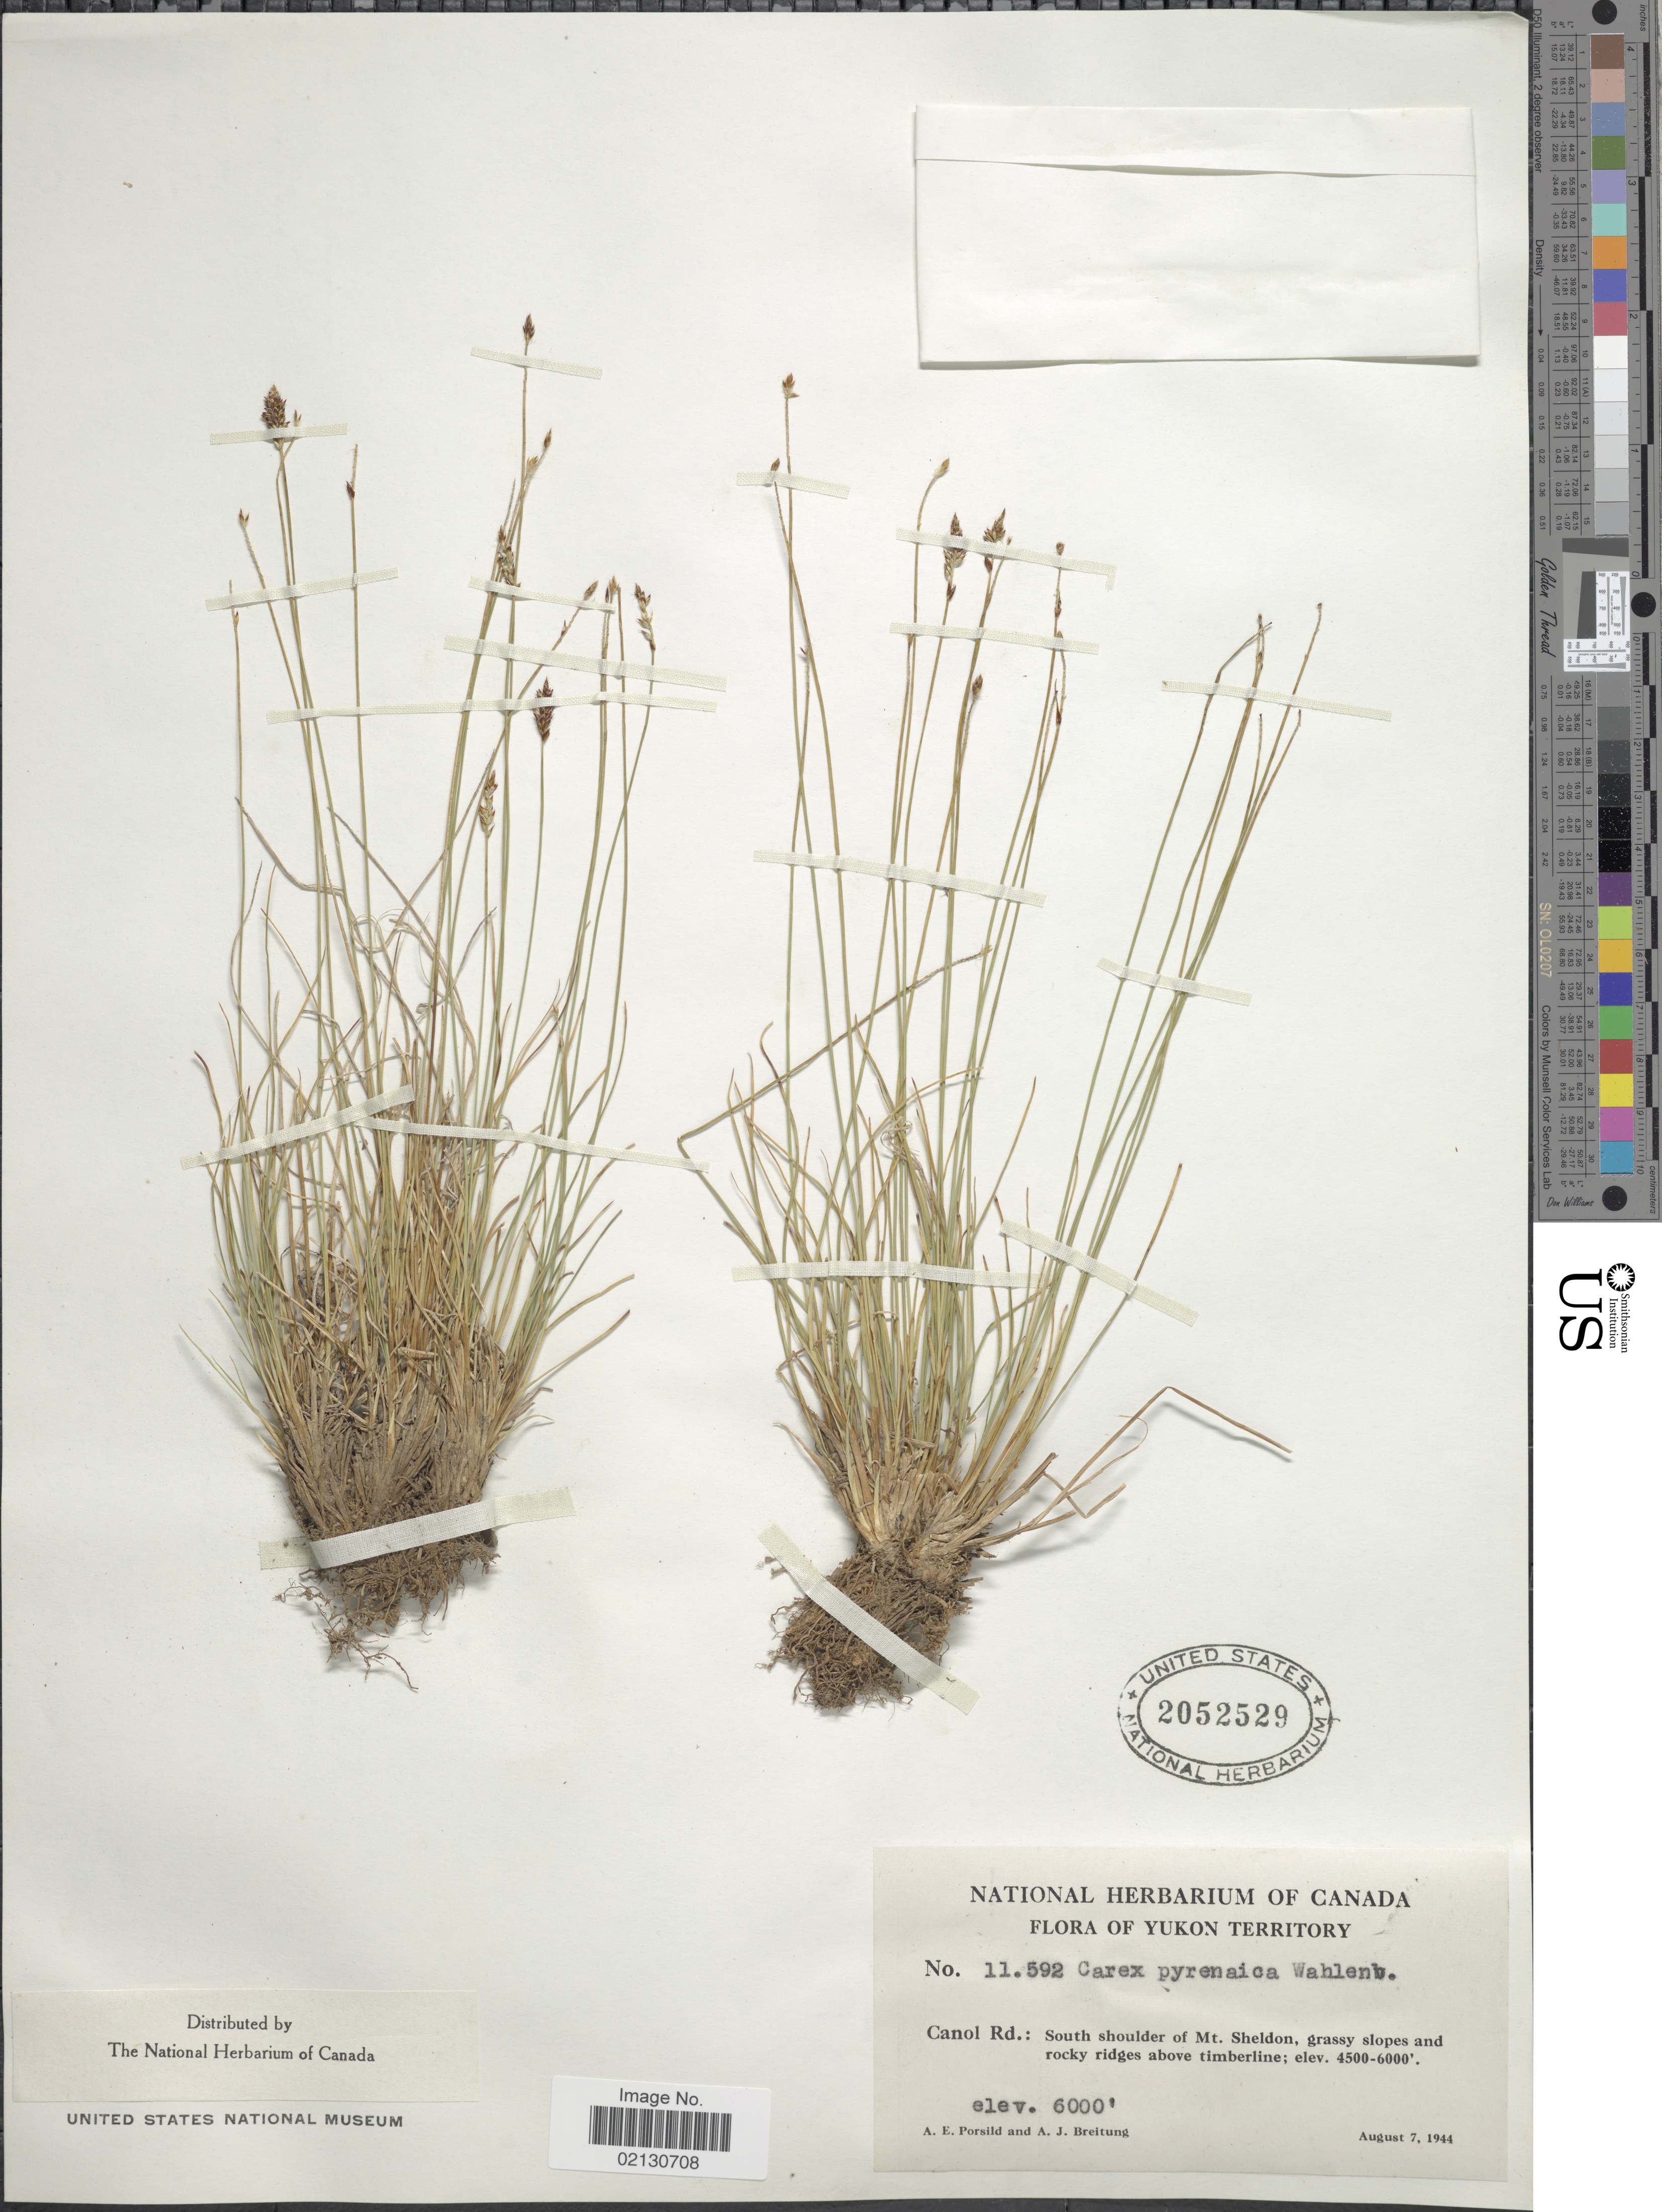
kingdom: Plantae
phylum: Tracheophyta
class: Liliopsida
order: Poales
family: Cyperaceae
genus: Carex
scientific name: Carex micropoda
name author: C.A. Mey.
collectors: A. E. Porsild & A. Breitung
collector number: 11592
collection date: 1944-08-07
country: Canada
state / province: Yukon Territory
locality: Canol Rd.: South shoulder of Mt. Sheldon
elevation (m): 1372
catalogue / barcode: US 2052529